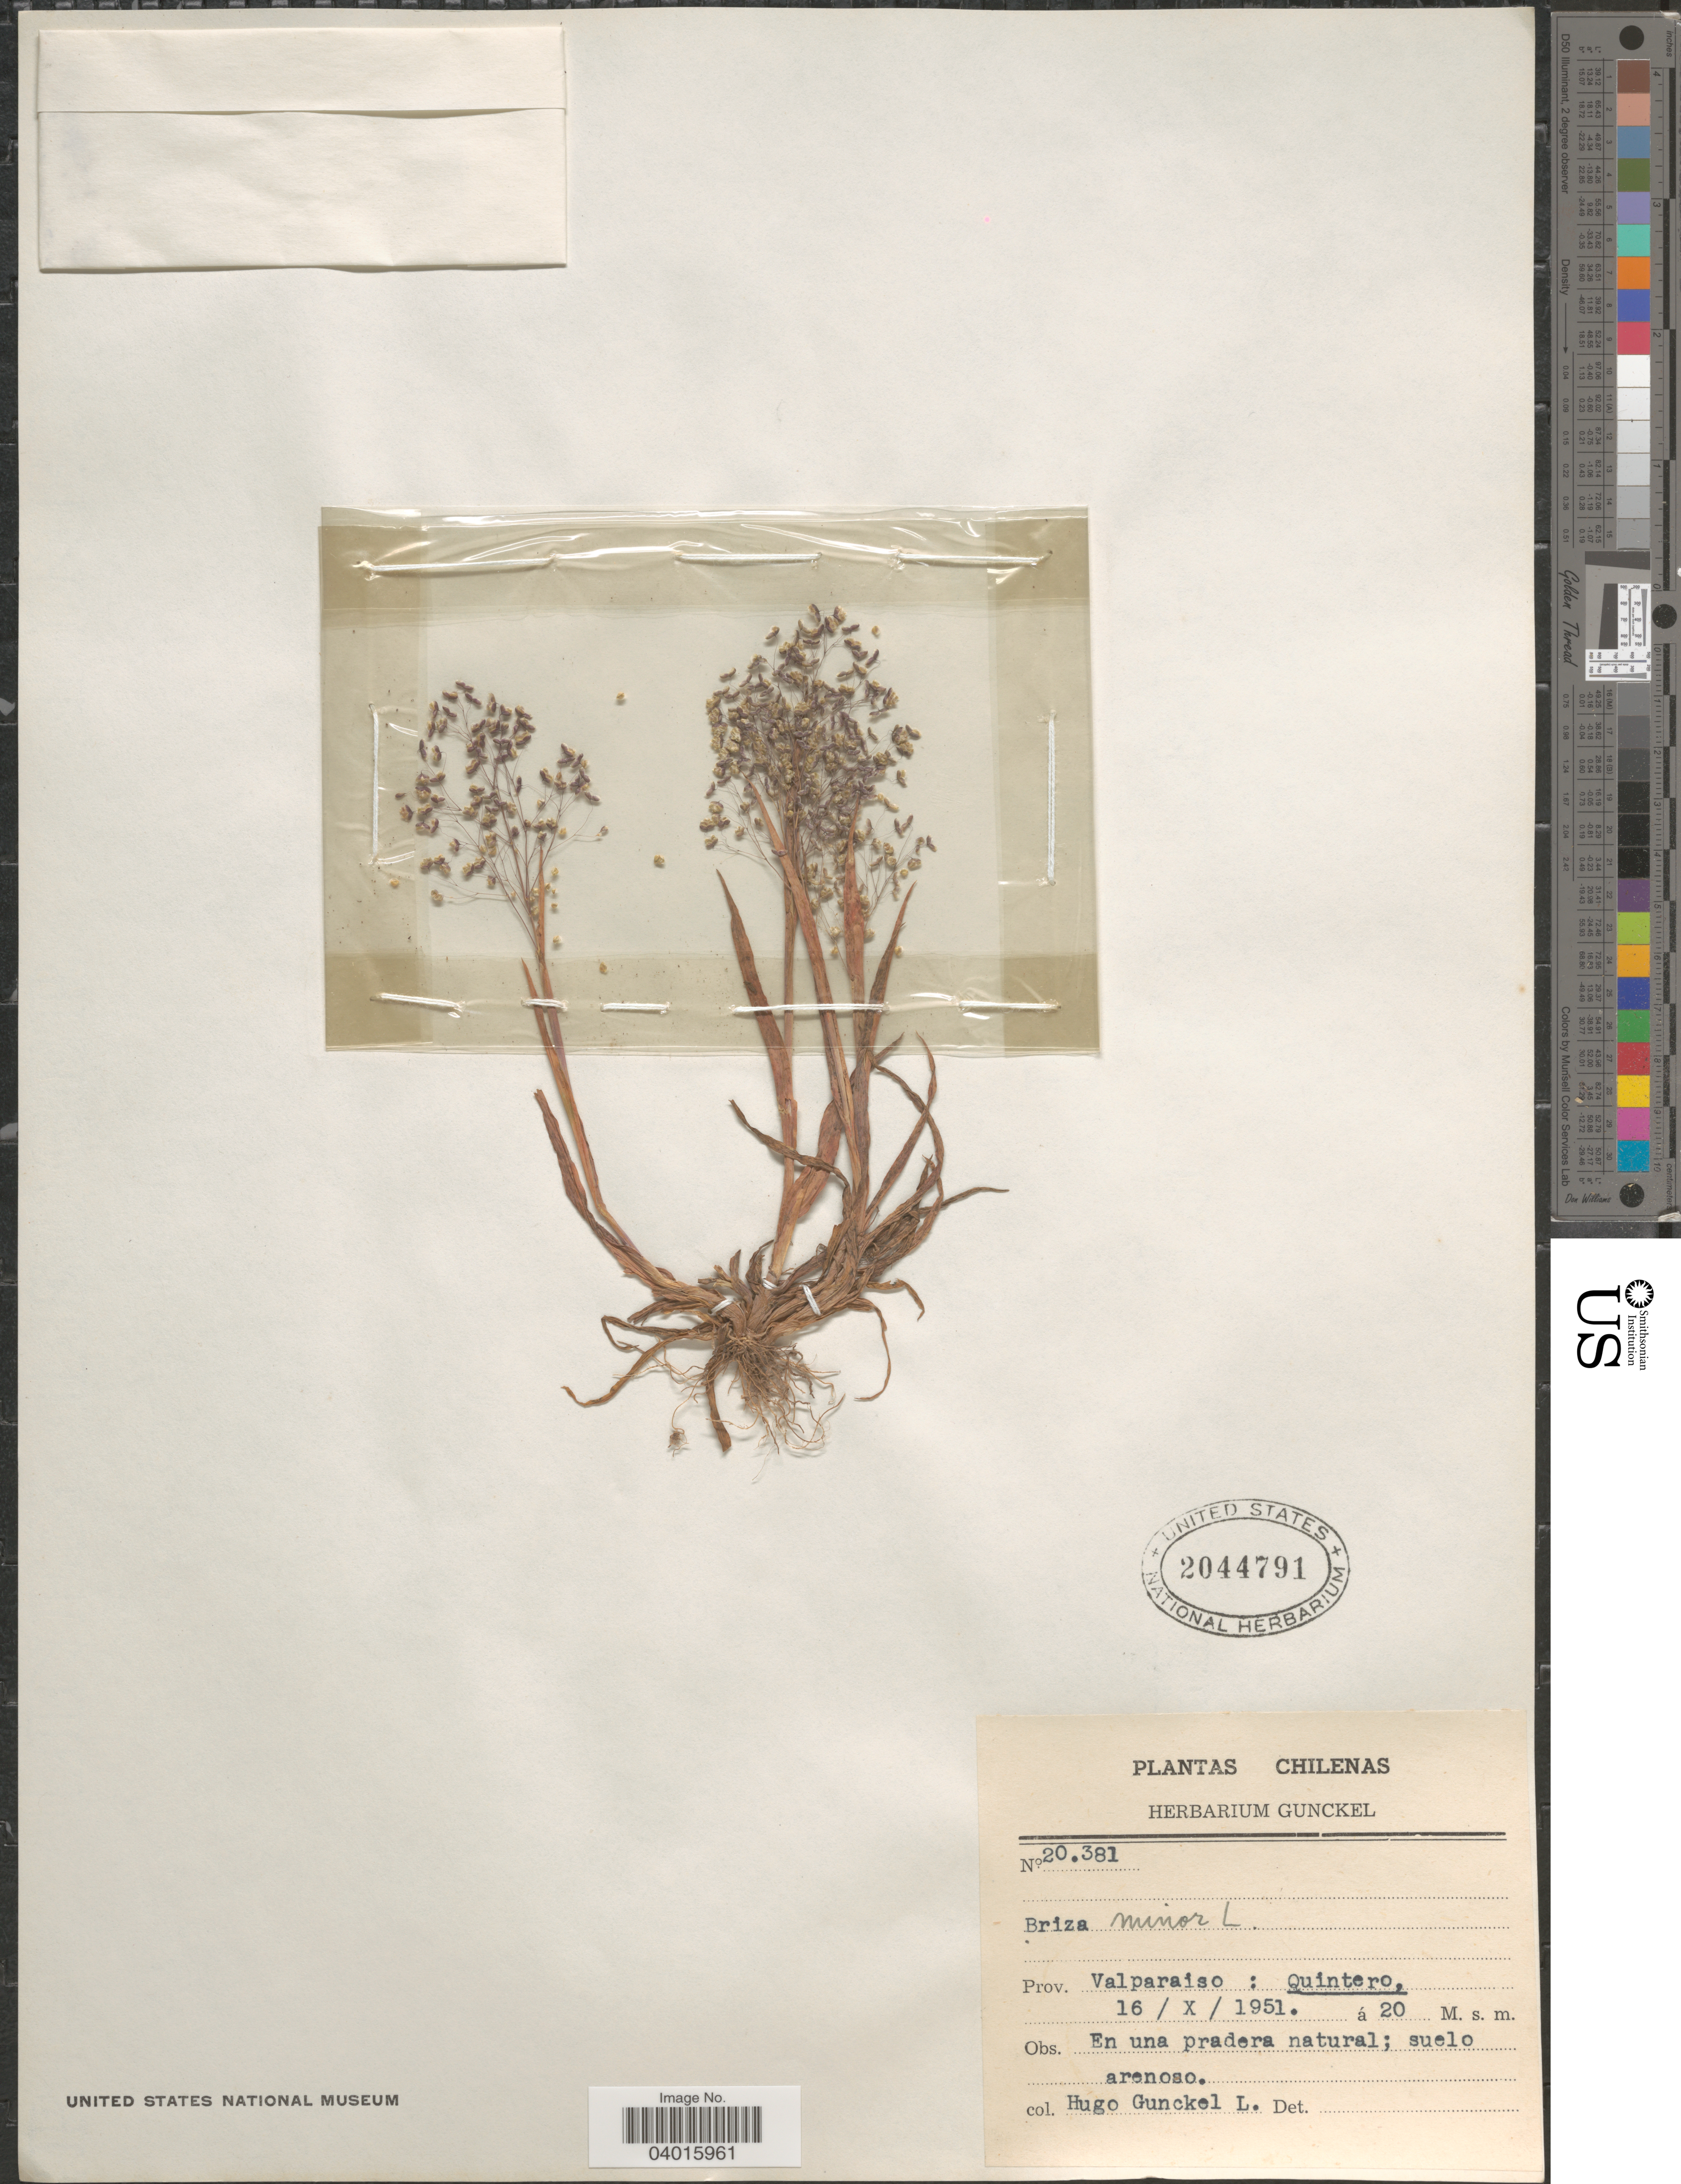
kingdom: Plantae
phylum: Tracheophyta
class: Liliopsida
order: Poales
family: Poaceae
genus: Briza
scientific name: Briza minor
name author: L.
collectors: H. Gunckel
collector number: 20381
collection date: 1951-10-16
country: Chile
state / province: Valparaíso (V)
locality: Prov. Valparaiso : Quintero.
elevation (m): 20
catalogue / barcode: US 2044791